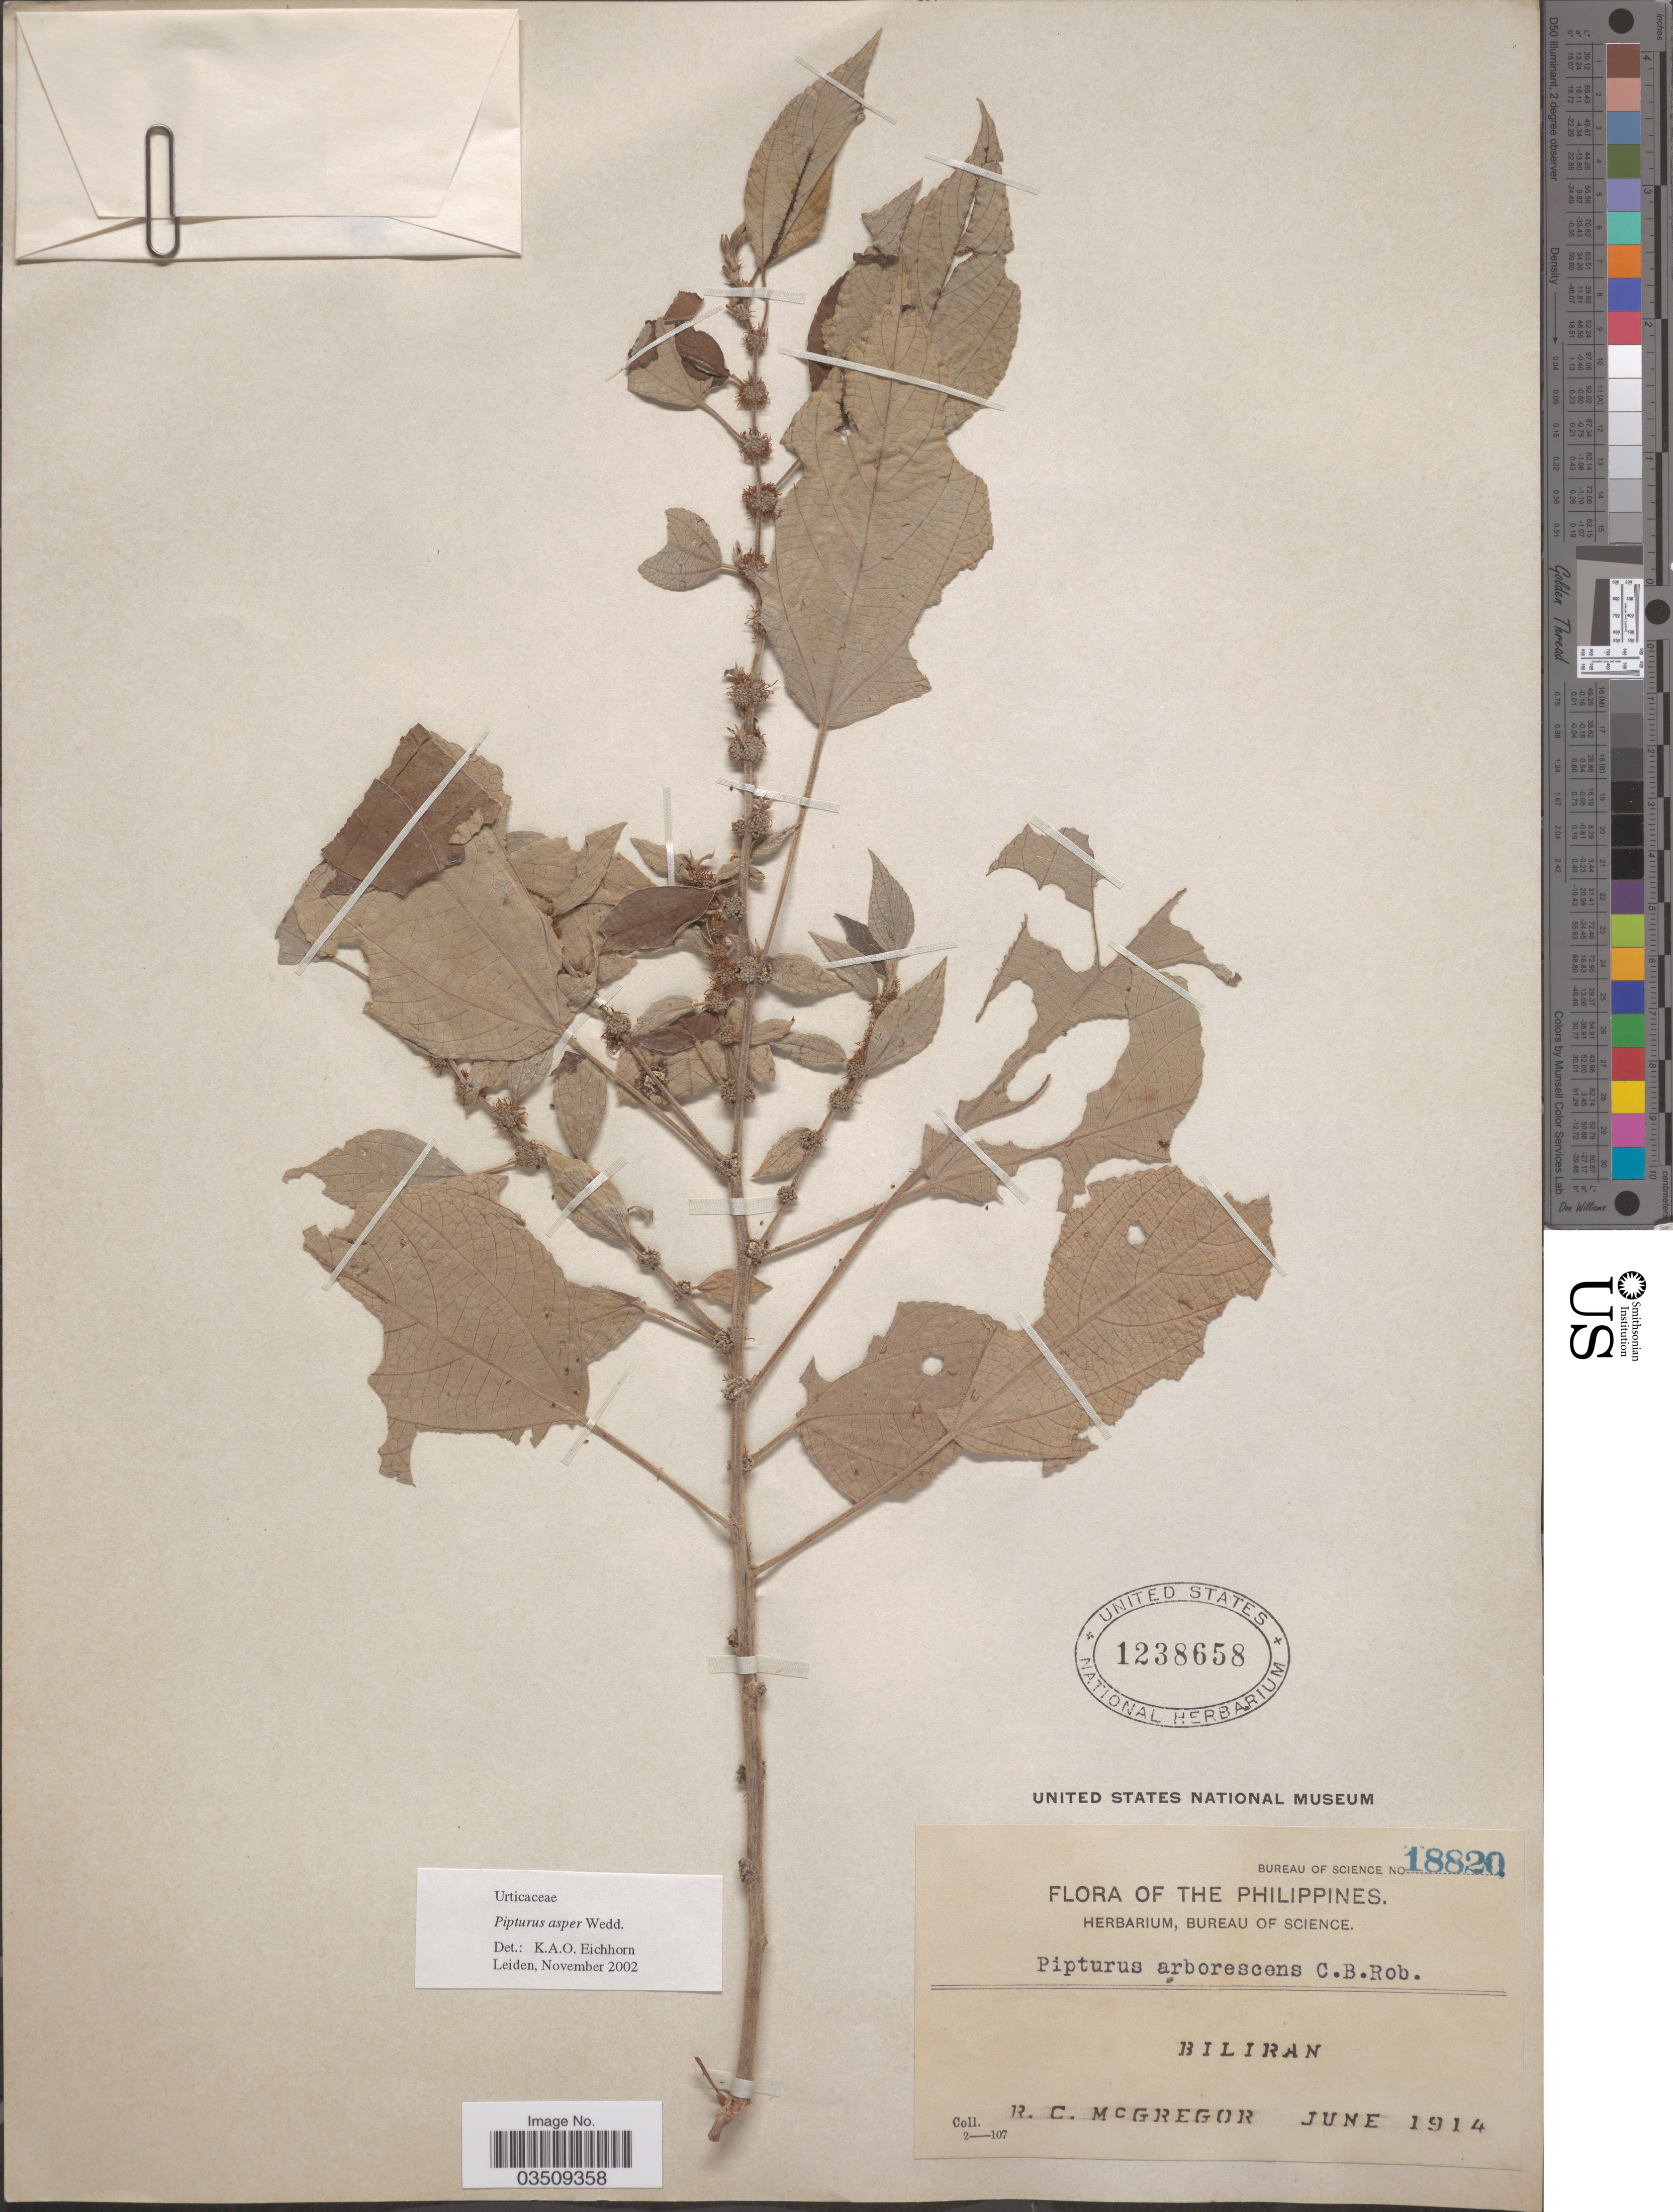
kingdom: Plantae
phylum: Tracheophyta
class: Magnoliopsida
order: Rosales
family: Urticaceae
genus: Pipturus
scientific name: Pipturus arborescens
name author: (Link) C.B. Rob.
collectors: R. C. McGregor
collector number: Bureau of Science 18820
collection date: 1914-06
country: Philippines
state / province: Eastern Visayas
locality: Biliran.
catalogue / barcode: US 1238658